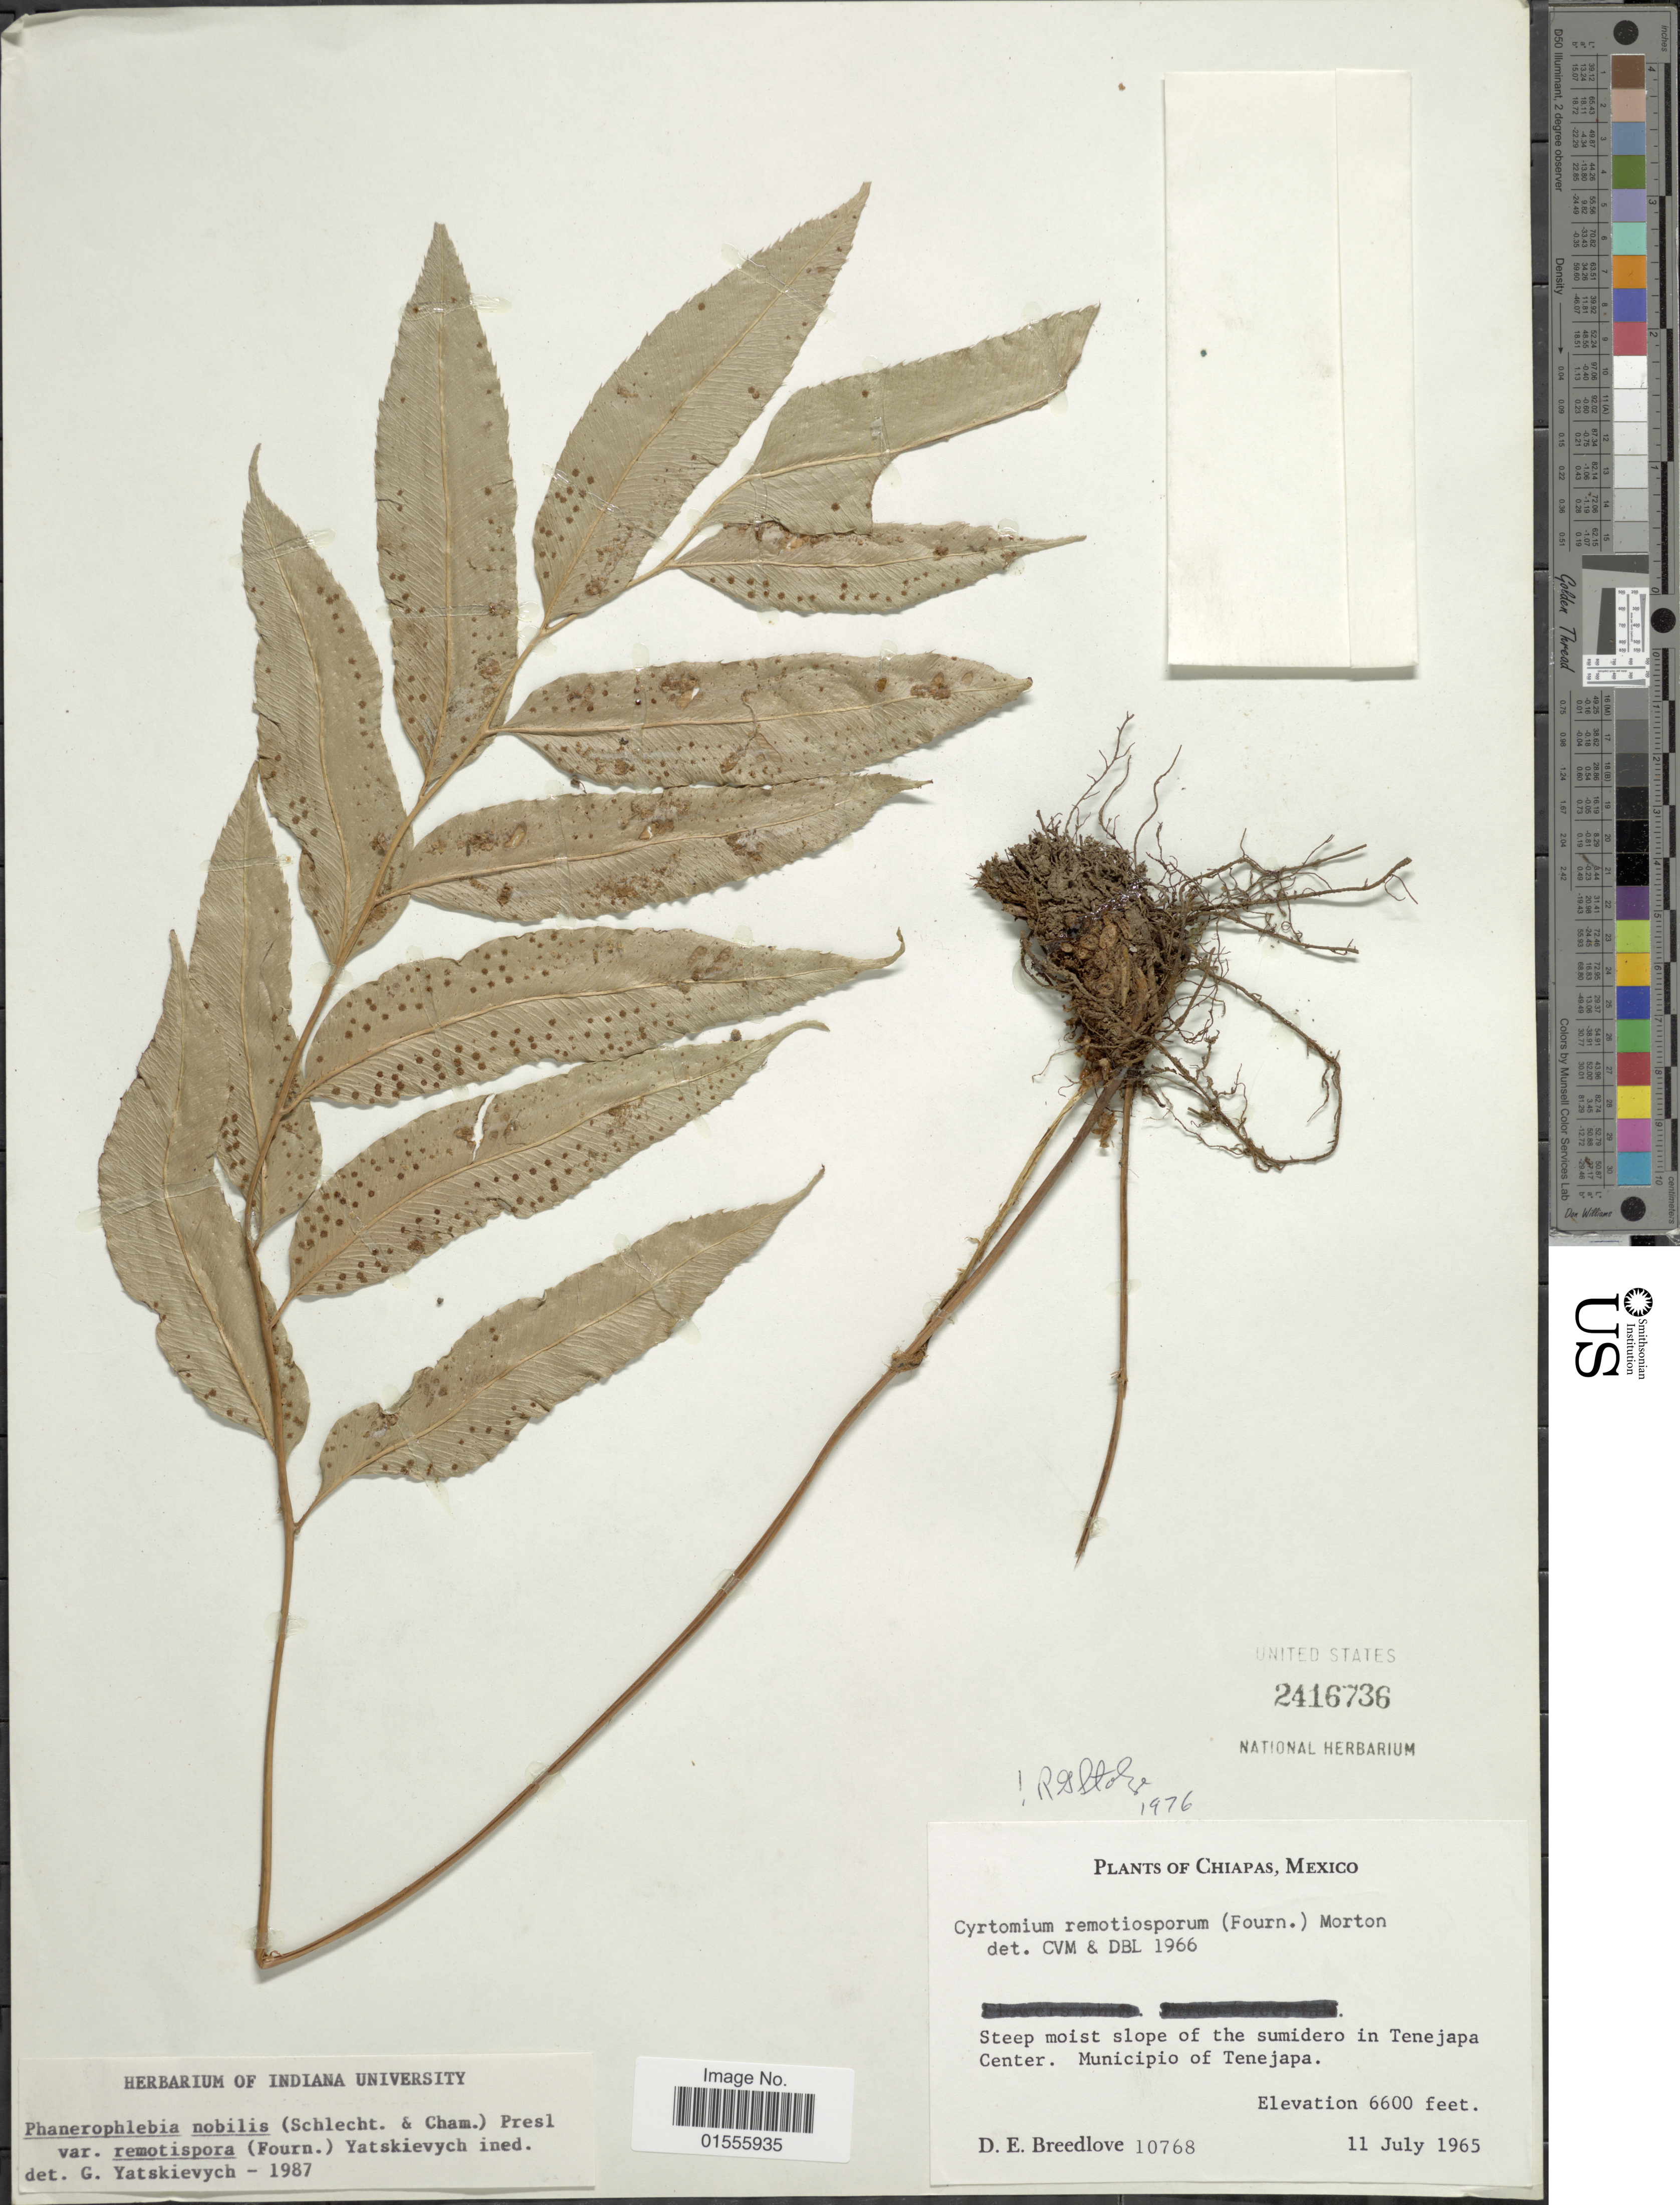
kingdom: Plantae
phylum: Tracheophyta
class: Polypodiopsida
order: Polypodiales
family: Dryopteridaceae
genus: Phanerophlebia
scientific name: Phanerophlebia remotispora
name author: E. Fourn.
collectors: D. E. Breedlove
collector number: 10768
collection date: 1965-07-11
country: Mexico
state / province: Chiapas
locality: Steep moist slope of the sumidero in Tenejapa Center. Municpio of Tenejapa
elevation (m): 2012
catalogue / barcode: US 2416736